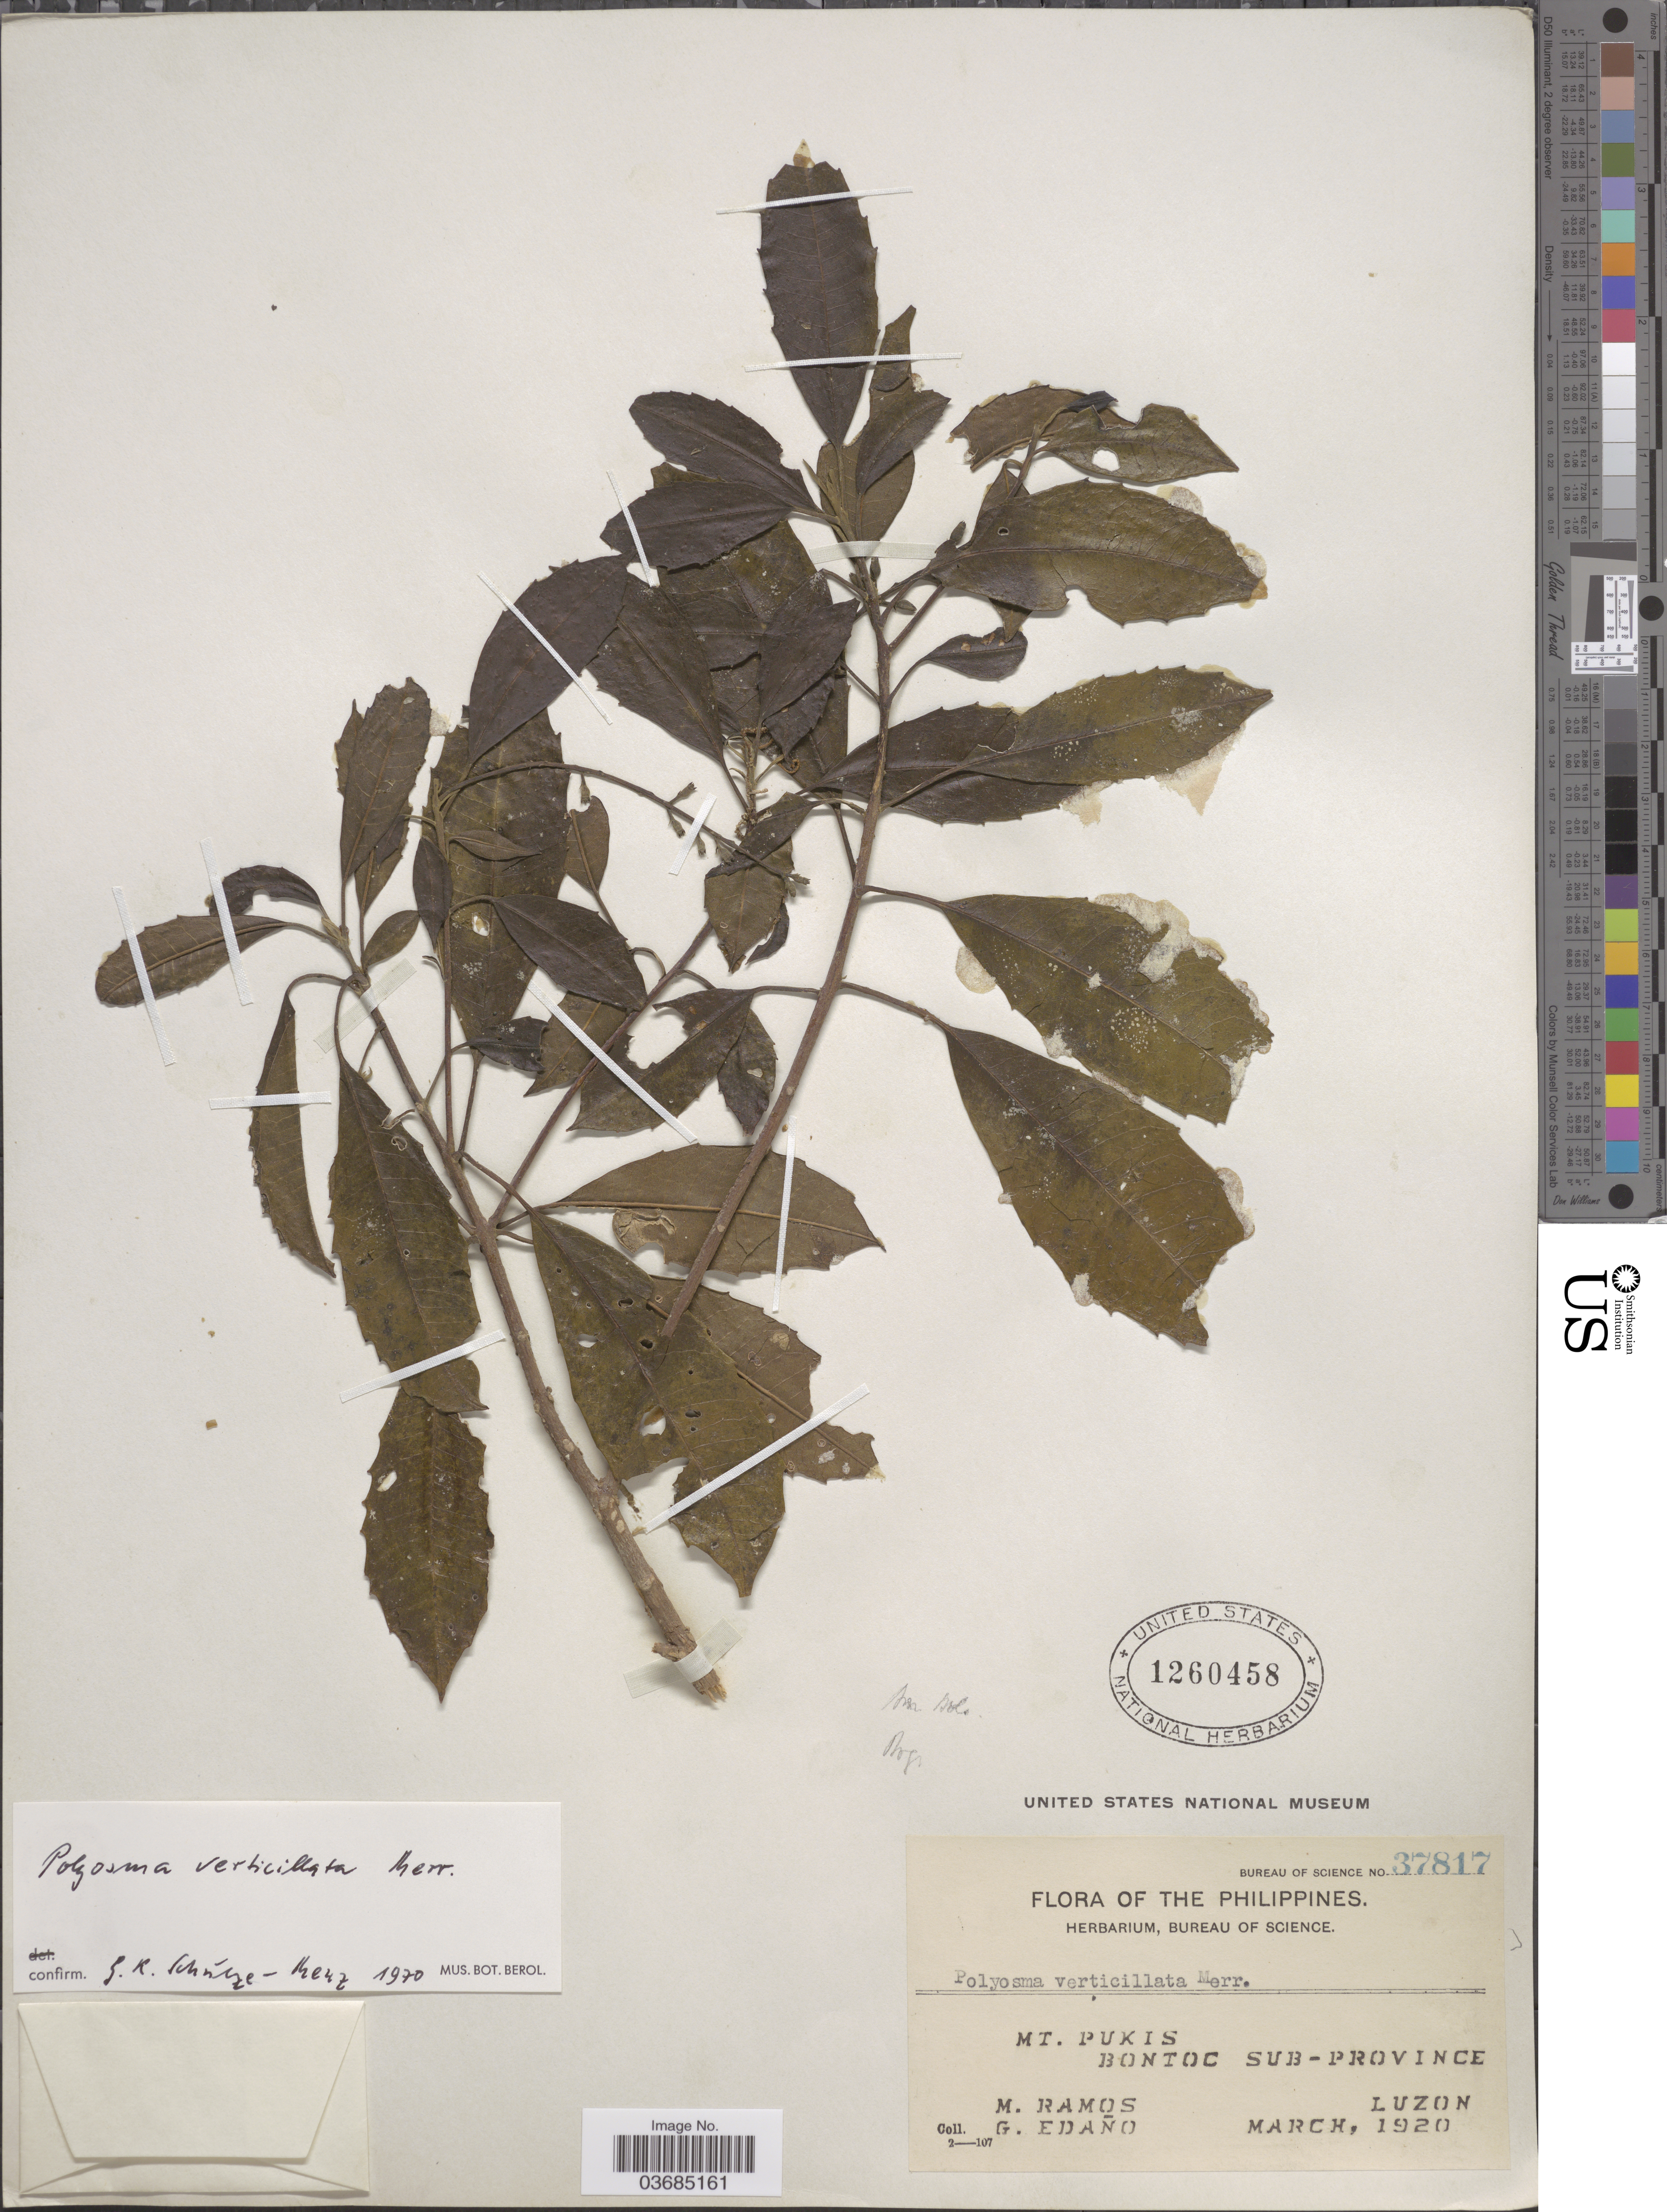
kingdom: Plantae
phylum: Tracheophyta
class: Magnoliopsida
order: Escalloniales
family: Escalloniaceae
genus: Polyosma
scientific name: Polyosma verticillata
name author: Merr.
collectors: M. Ramos & G. Edaño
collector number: Bureau of Science 37817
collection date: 1920-03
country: Philippines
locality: Mt. Pukis, Bontoc Sub-Province, Luzon.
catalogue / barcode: US 1260458